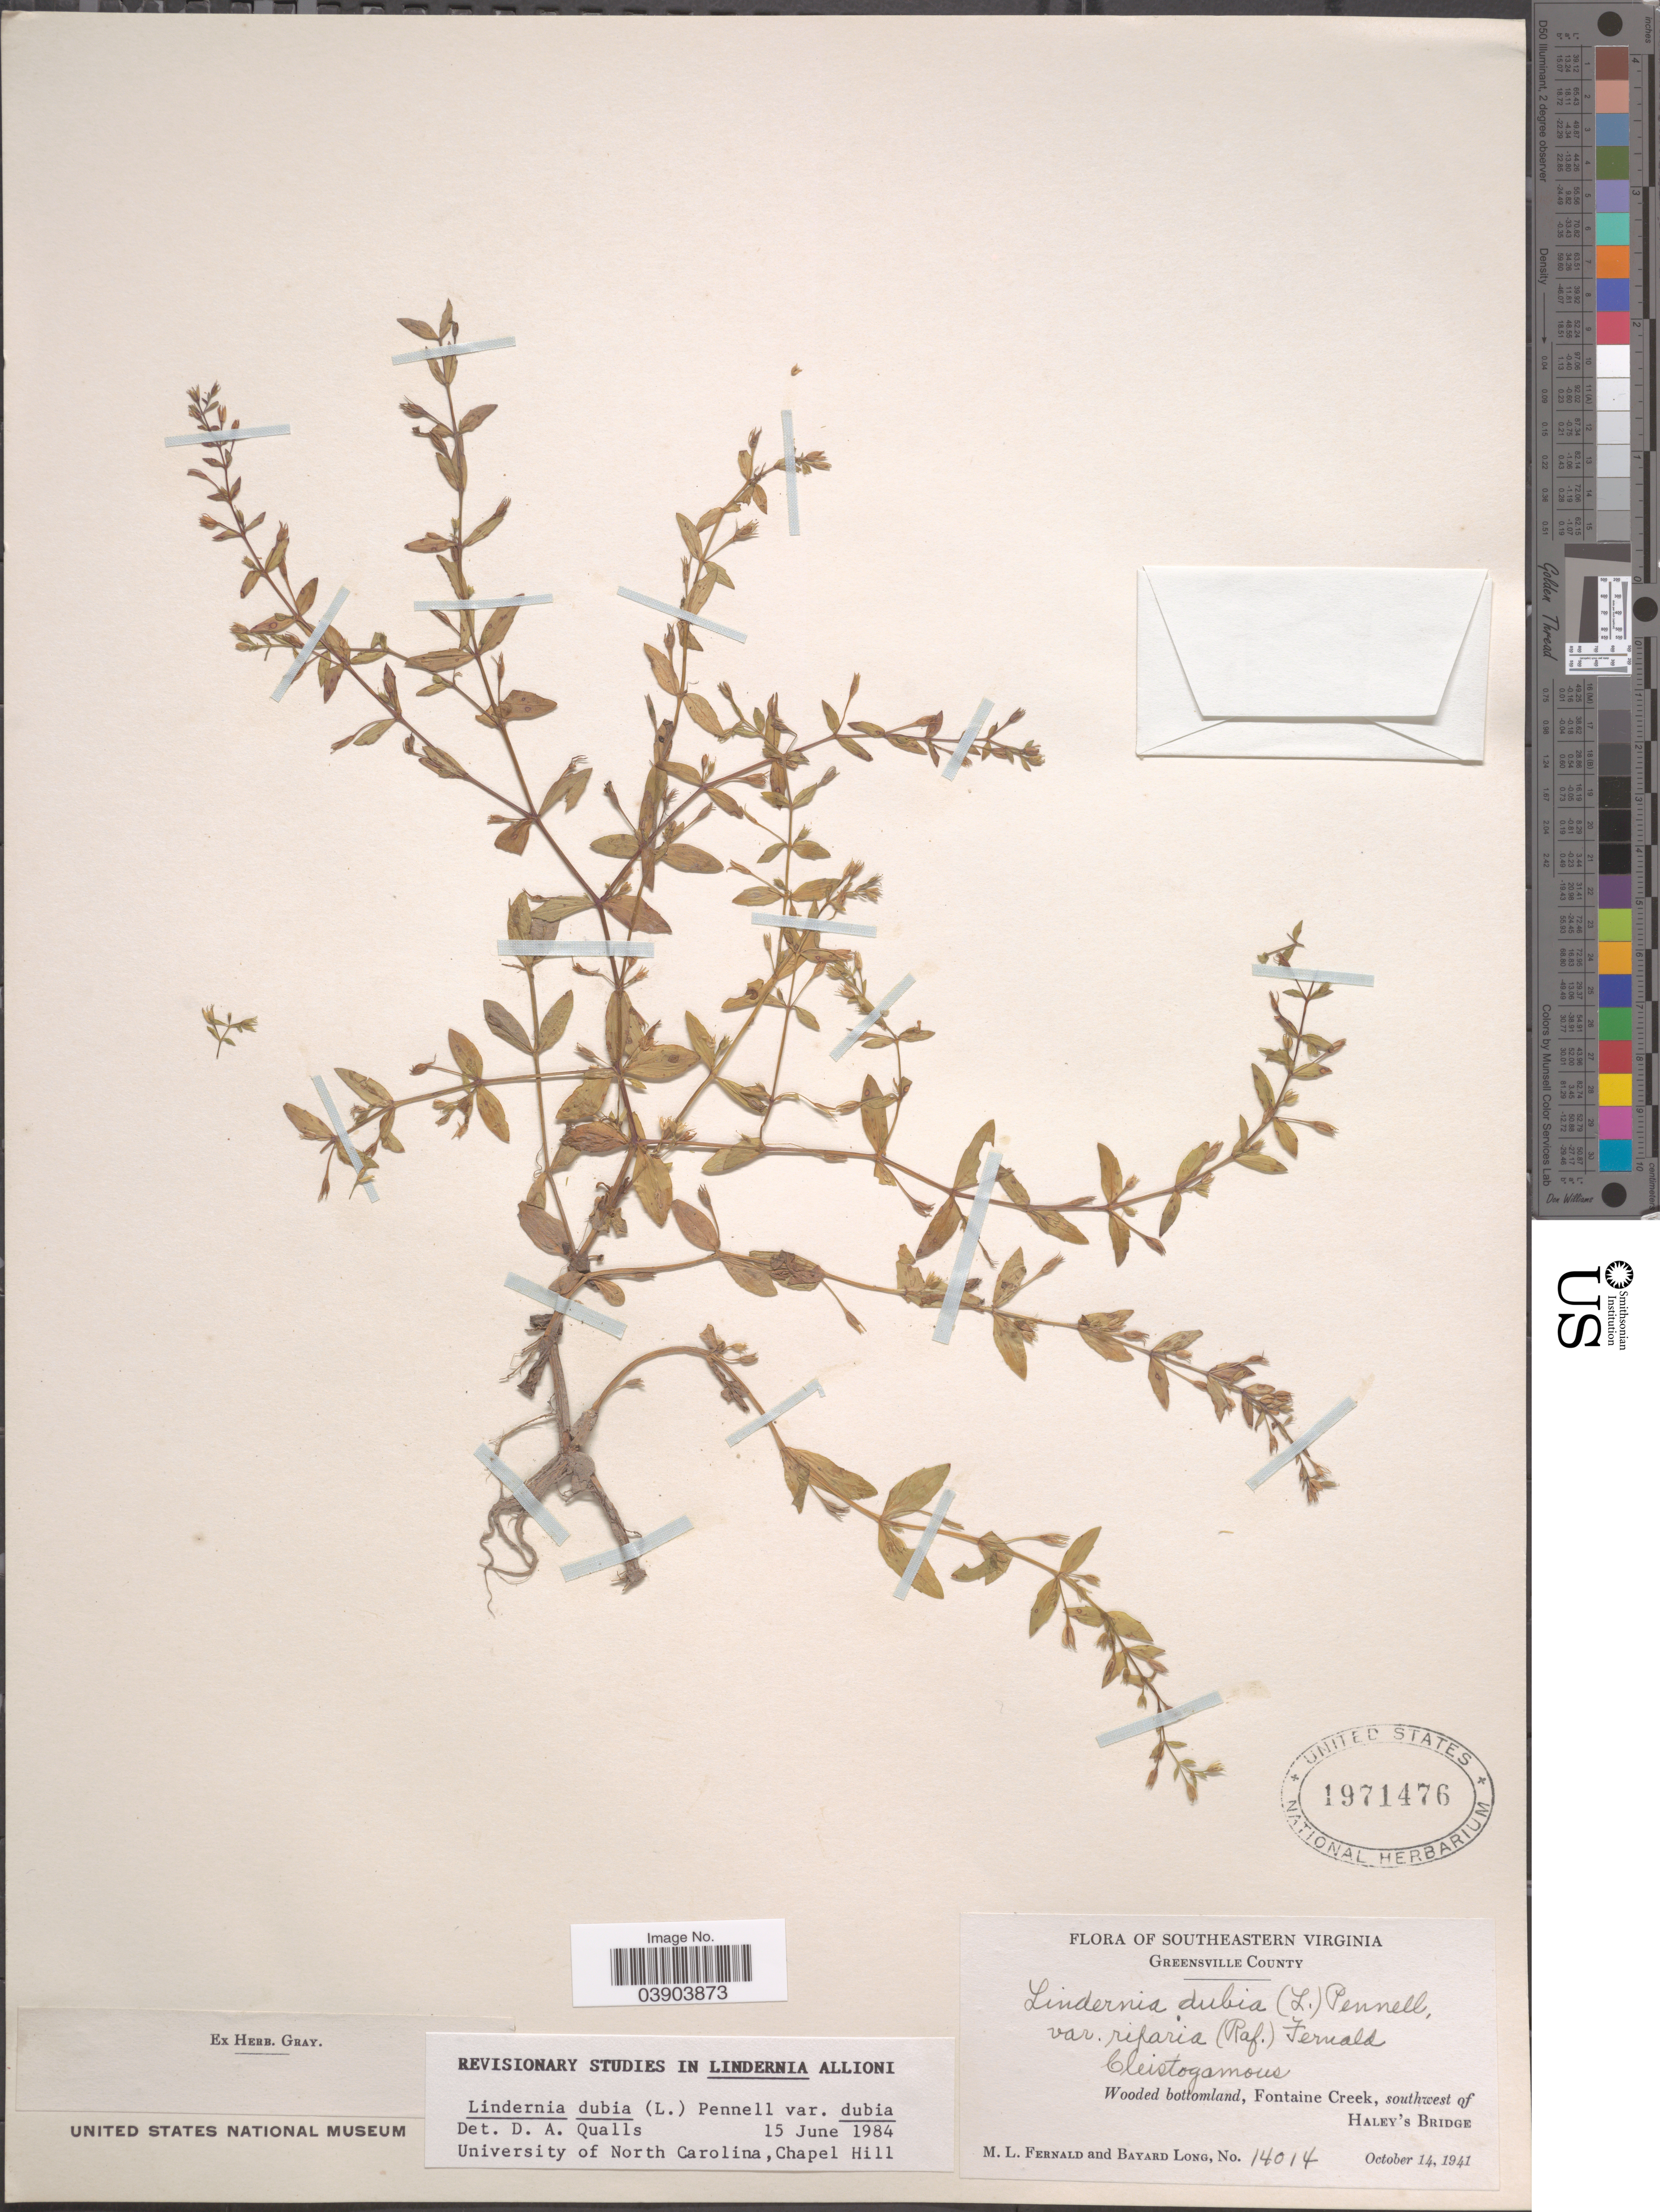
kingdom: Plantae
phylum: Tracheophyta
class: Magnoliopsida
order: Lamiales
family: Linderniaceae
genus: Lindernia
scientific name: Lindernia dubia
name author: (L.) Pennell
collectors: M. L. Fernald & B. Long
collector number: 14014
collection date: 1941-10-14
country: United States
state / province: Virginia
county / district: Greensville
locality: Southeastern Virginia. Greensville County. Wooded bottomland, Fontaine Creek, southwest of Haley's Bridge.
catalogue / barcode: US 1971476